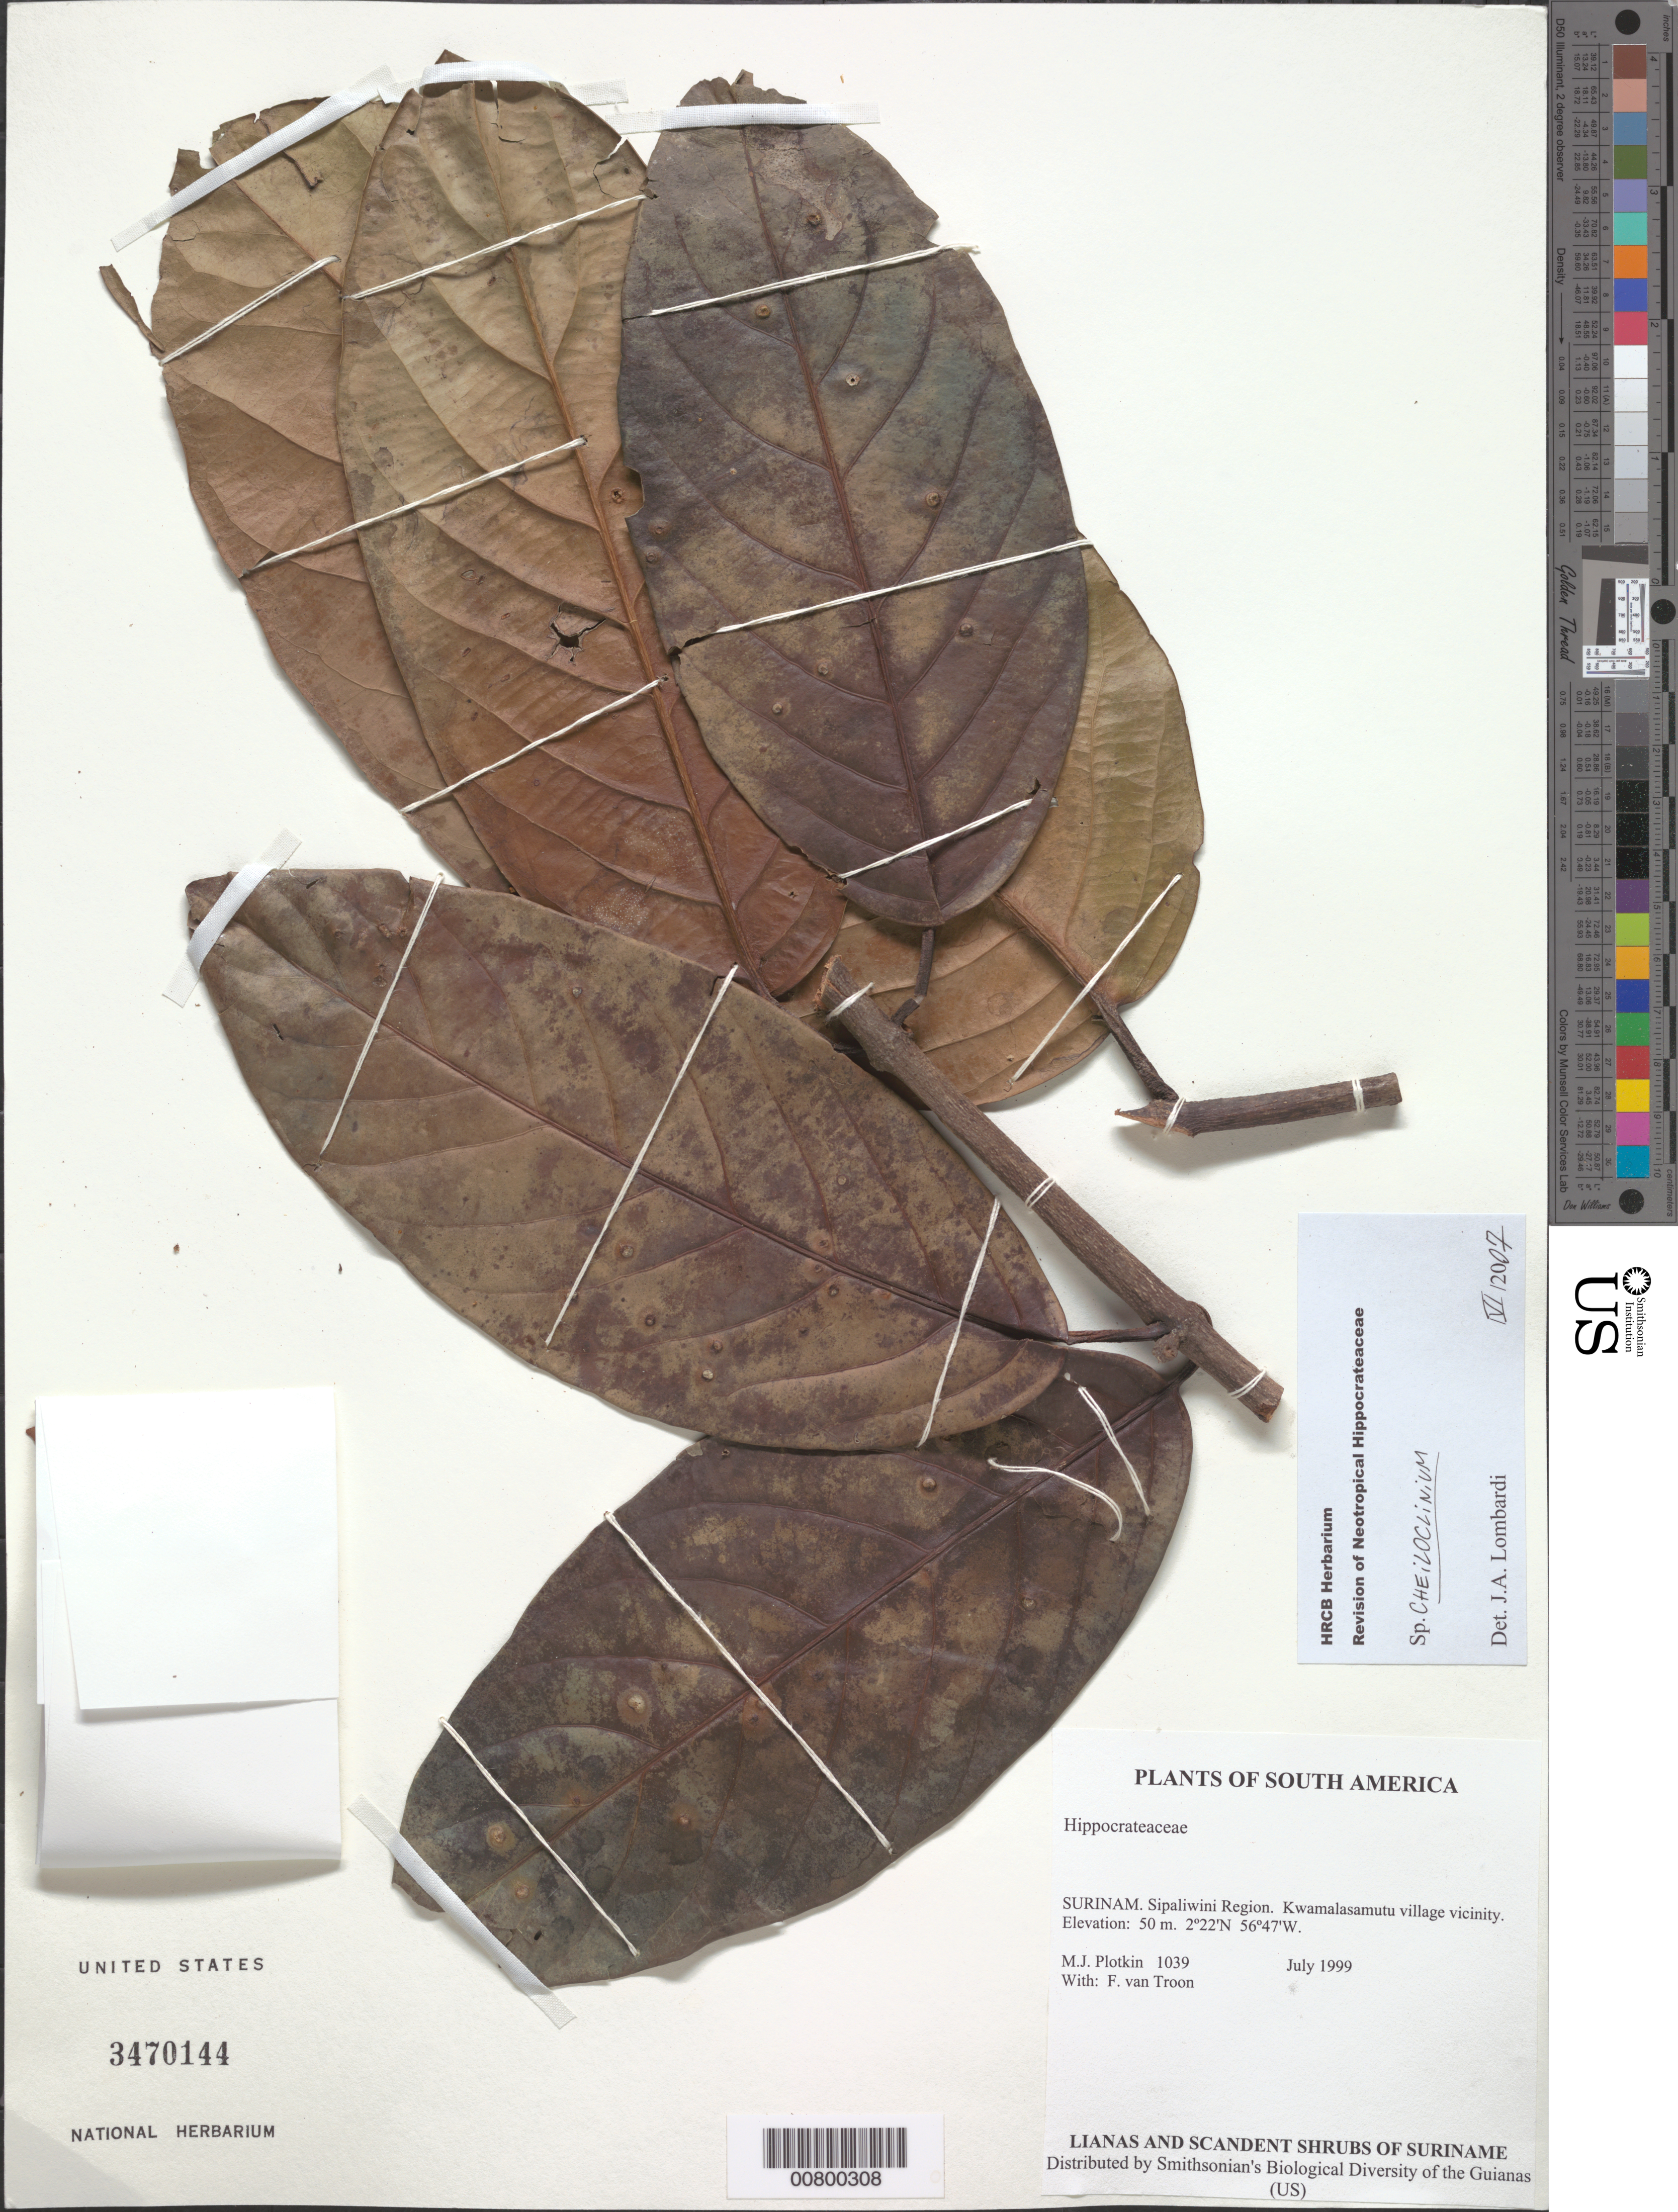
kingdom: Plantae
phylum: Tracheophyta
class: Magnoliopsida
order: Celastrales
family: Celastraceae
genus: Cheiloclinium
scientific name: Cheiloclinium sp.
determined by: Lombardi, Julio A.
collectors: M. Plotkin & F. Troon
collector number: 1039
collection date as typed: Jul-99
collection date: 1999-07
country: Suriname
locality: Sipaliwini Region, Kwamalasamutu village vicinity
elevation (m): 50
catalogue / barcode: US 3470144